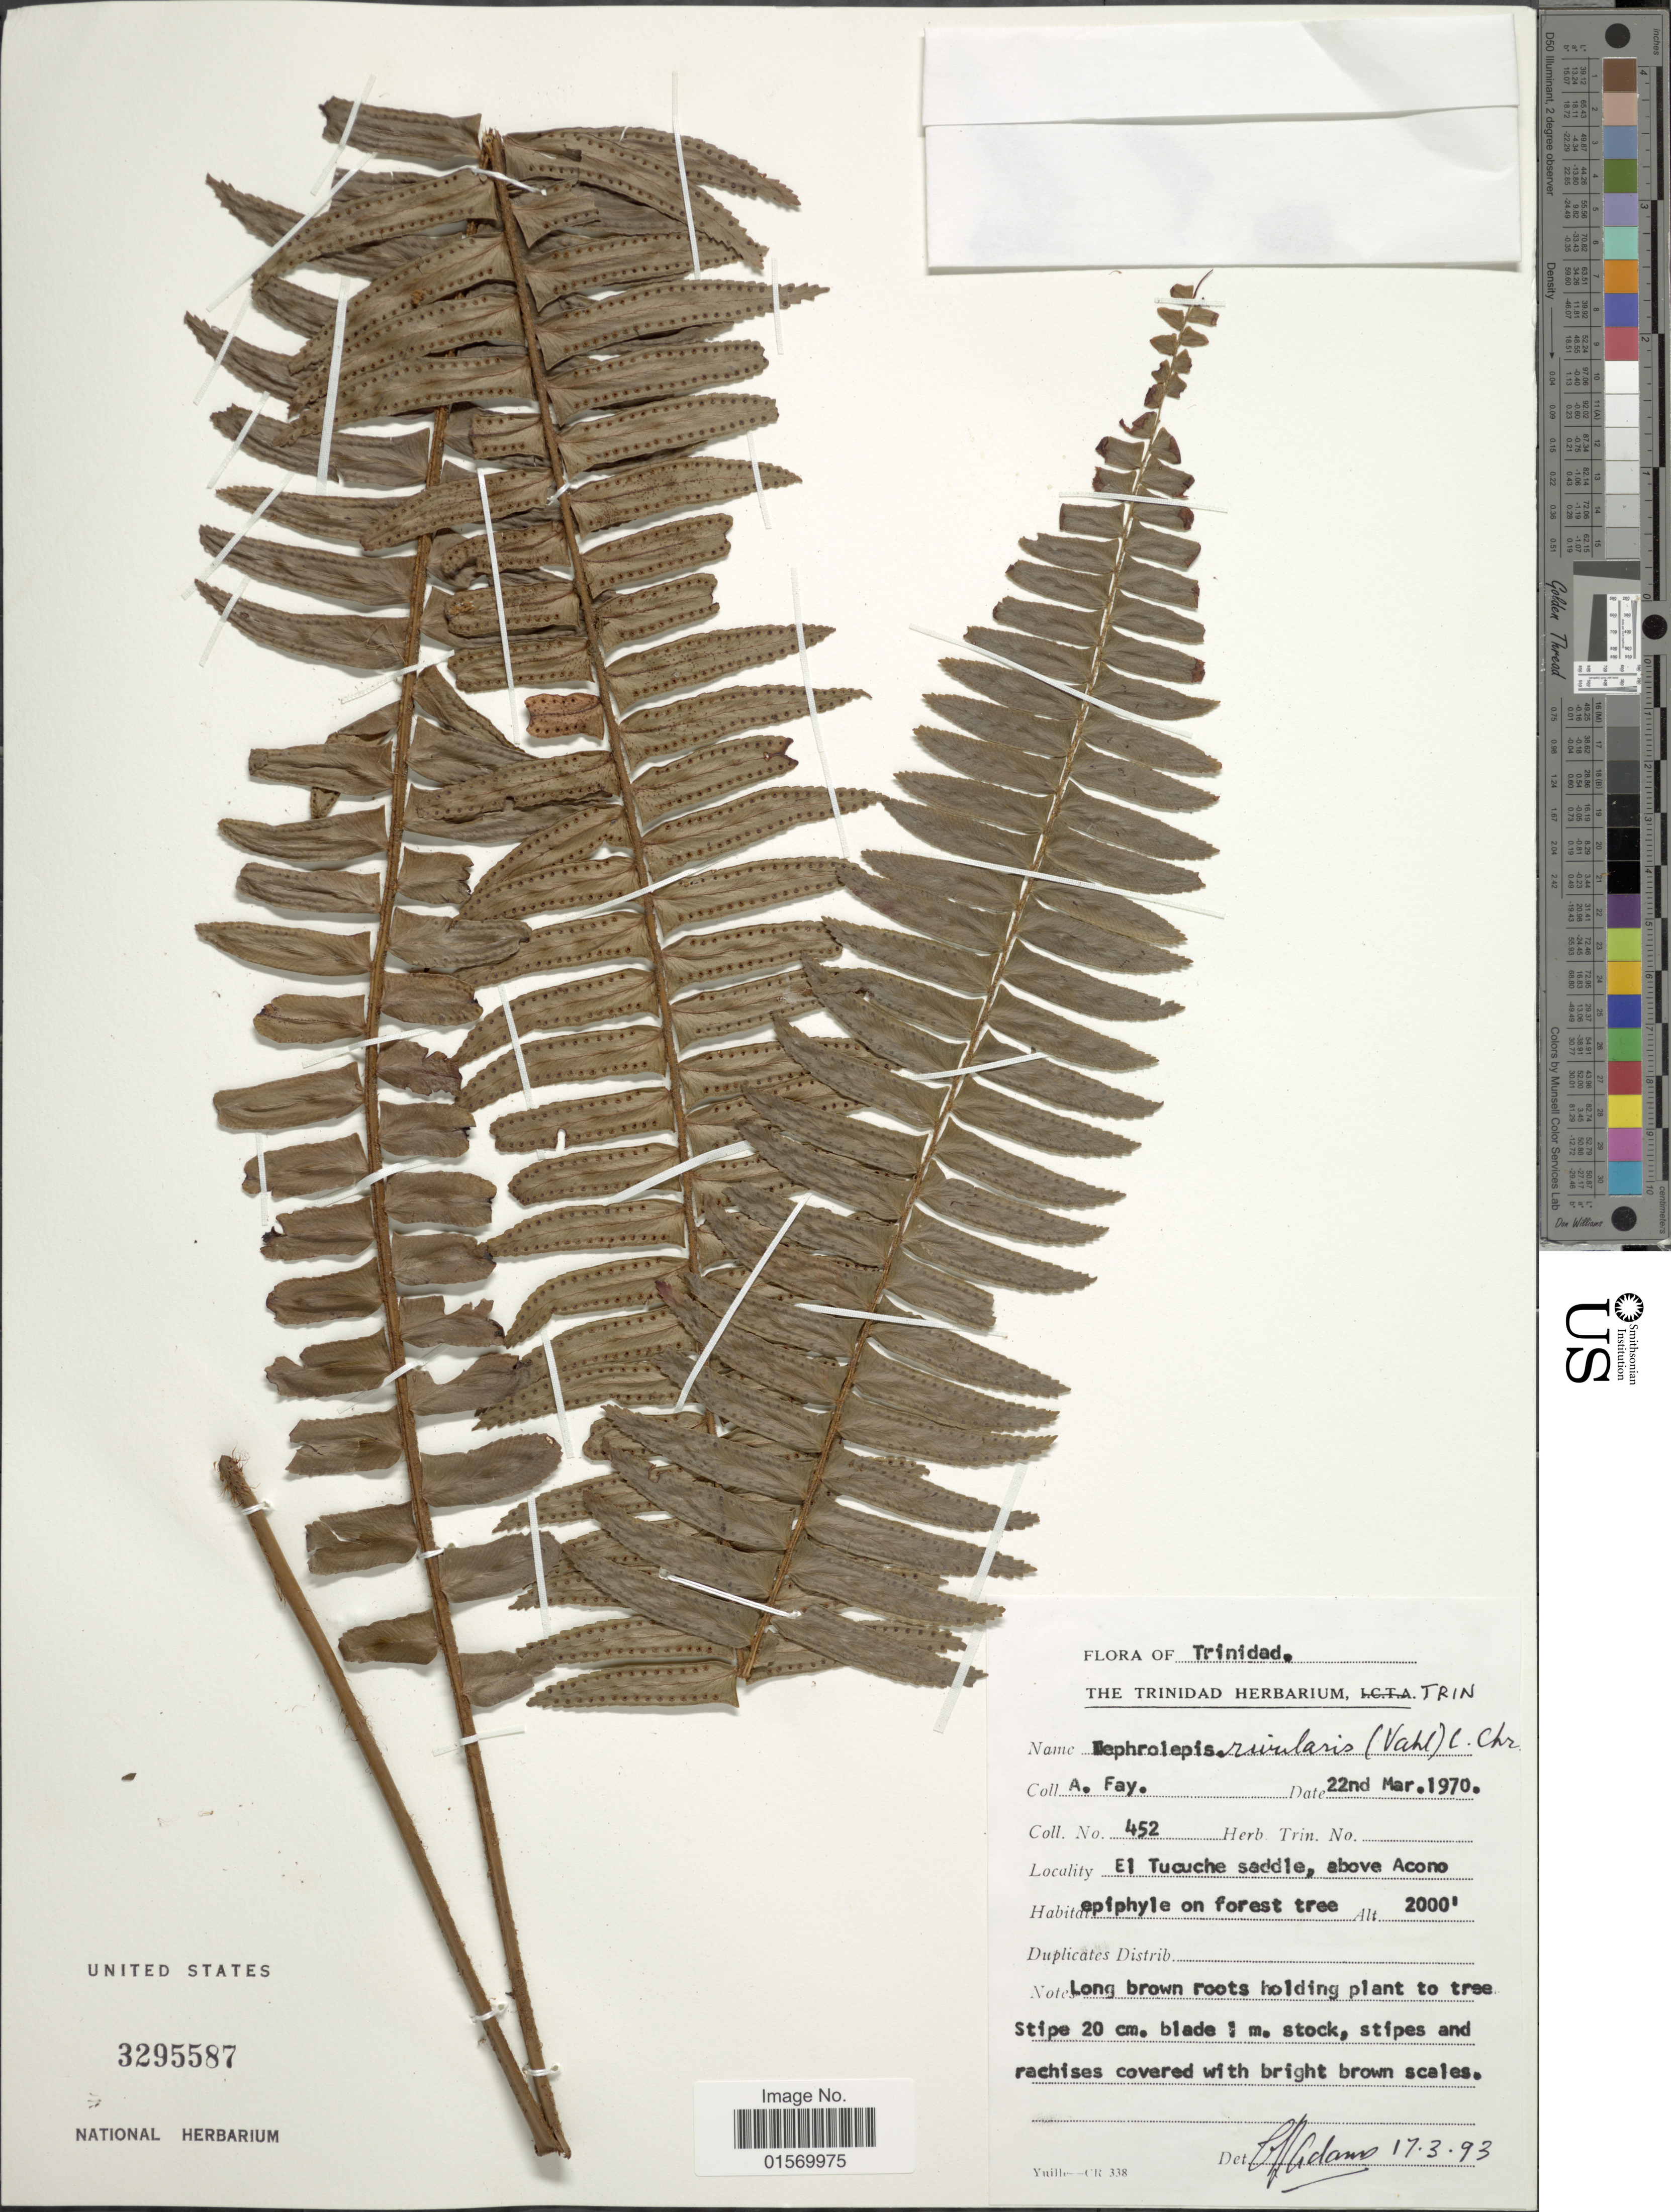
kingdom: Plantae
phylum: Tracheophyta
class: Polypodiopsida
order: Polypodiales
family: Nephrolepidaceae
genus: Nephrolepis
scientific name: Nephrolepis rivularis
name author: (Vahl) Mett. ex Krug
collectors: A. Fay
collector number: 452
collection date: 1970-03-22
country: Trinidad and Tobago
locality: Trinidad. El Tucuche saddle, above Acono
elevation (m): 610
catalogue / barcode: US 3295587